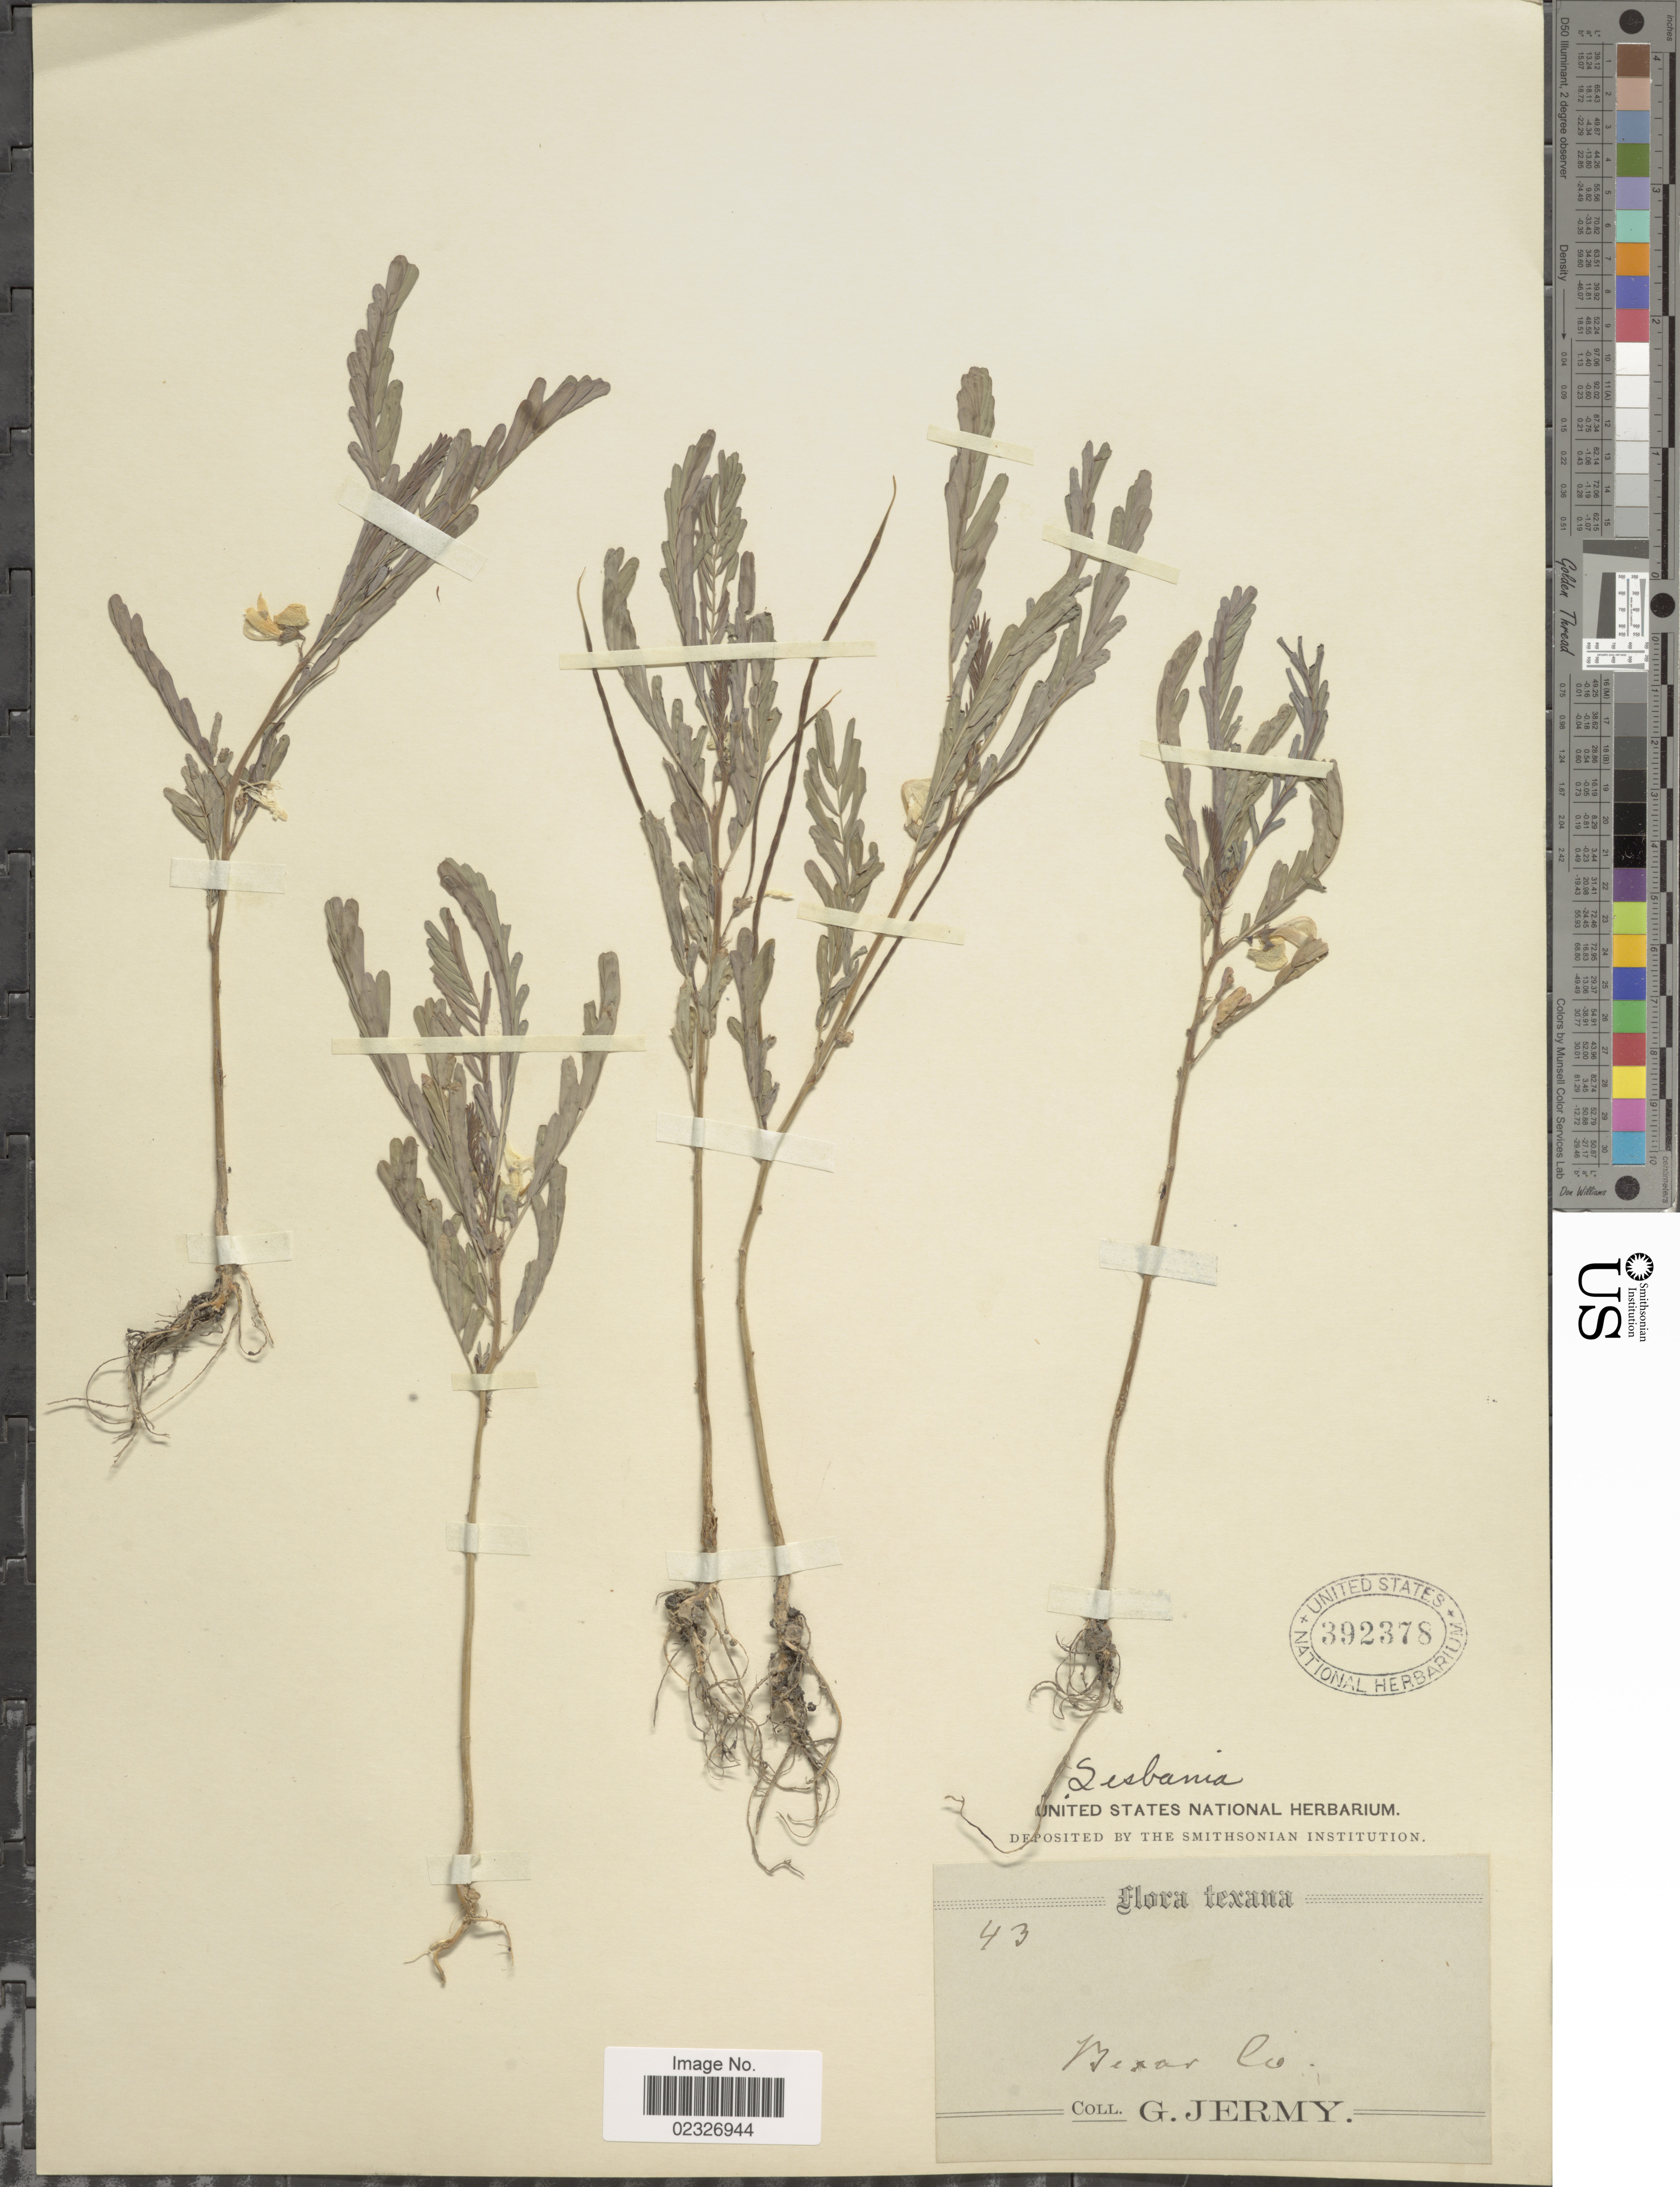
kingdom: Plantae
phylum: Tracheophyta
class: Magnoliopsida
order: Fabales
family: Fabaceae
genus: Sesbania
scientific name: Sesbania exaltata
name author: (Raf.) Cory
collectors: G. Jermy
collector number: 43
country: United States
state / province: Texas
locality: Bexar Co.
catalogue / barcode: US 392378